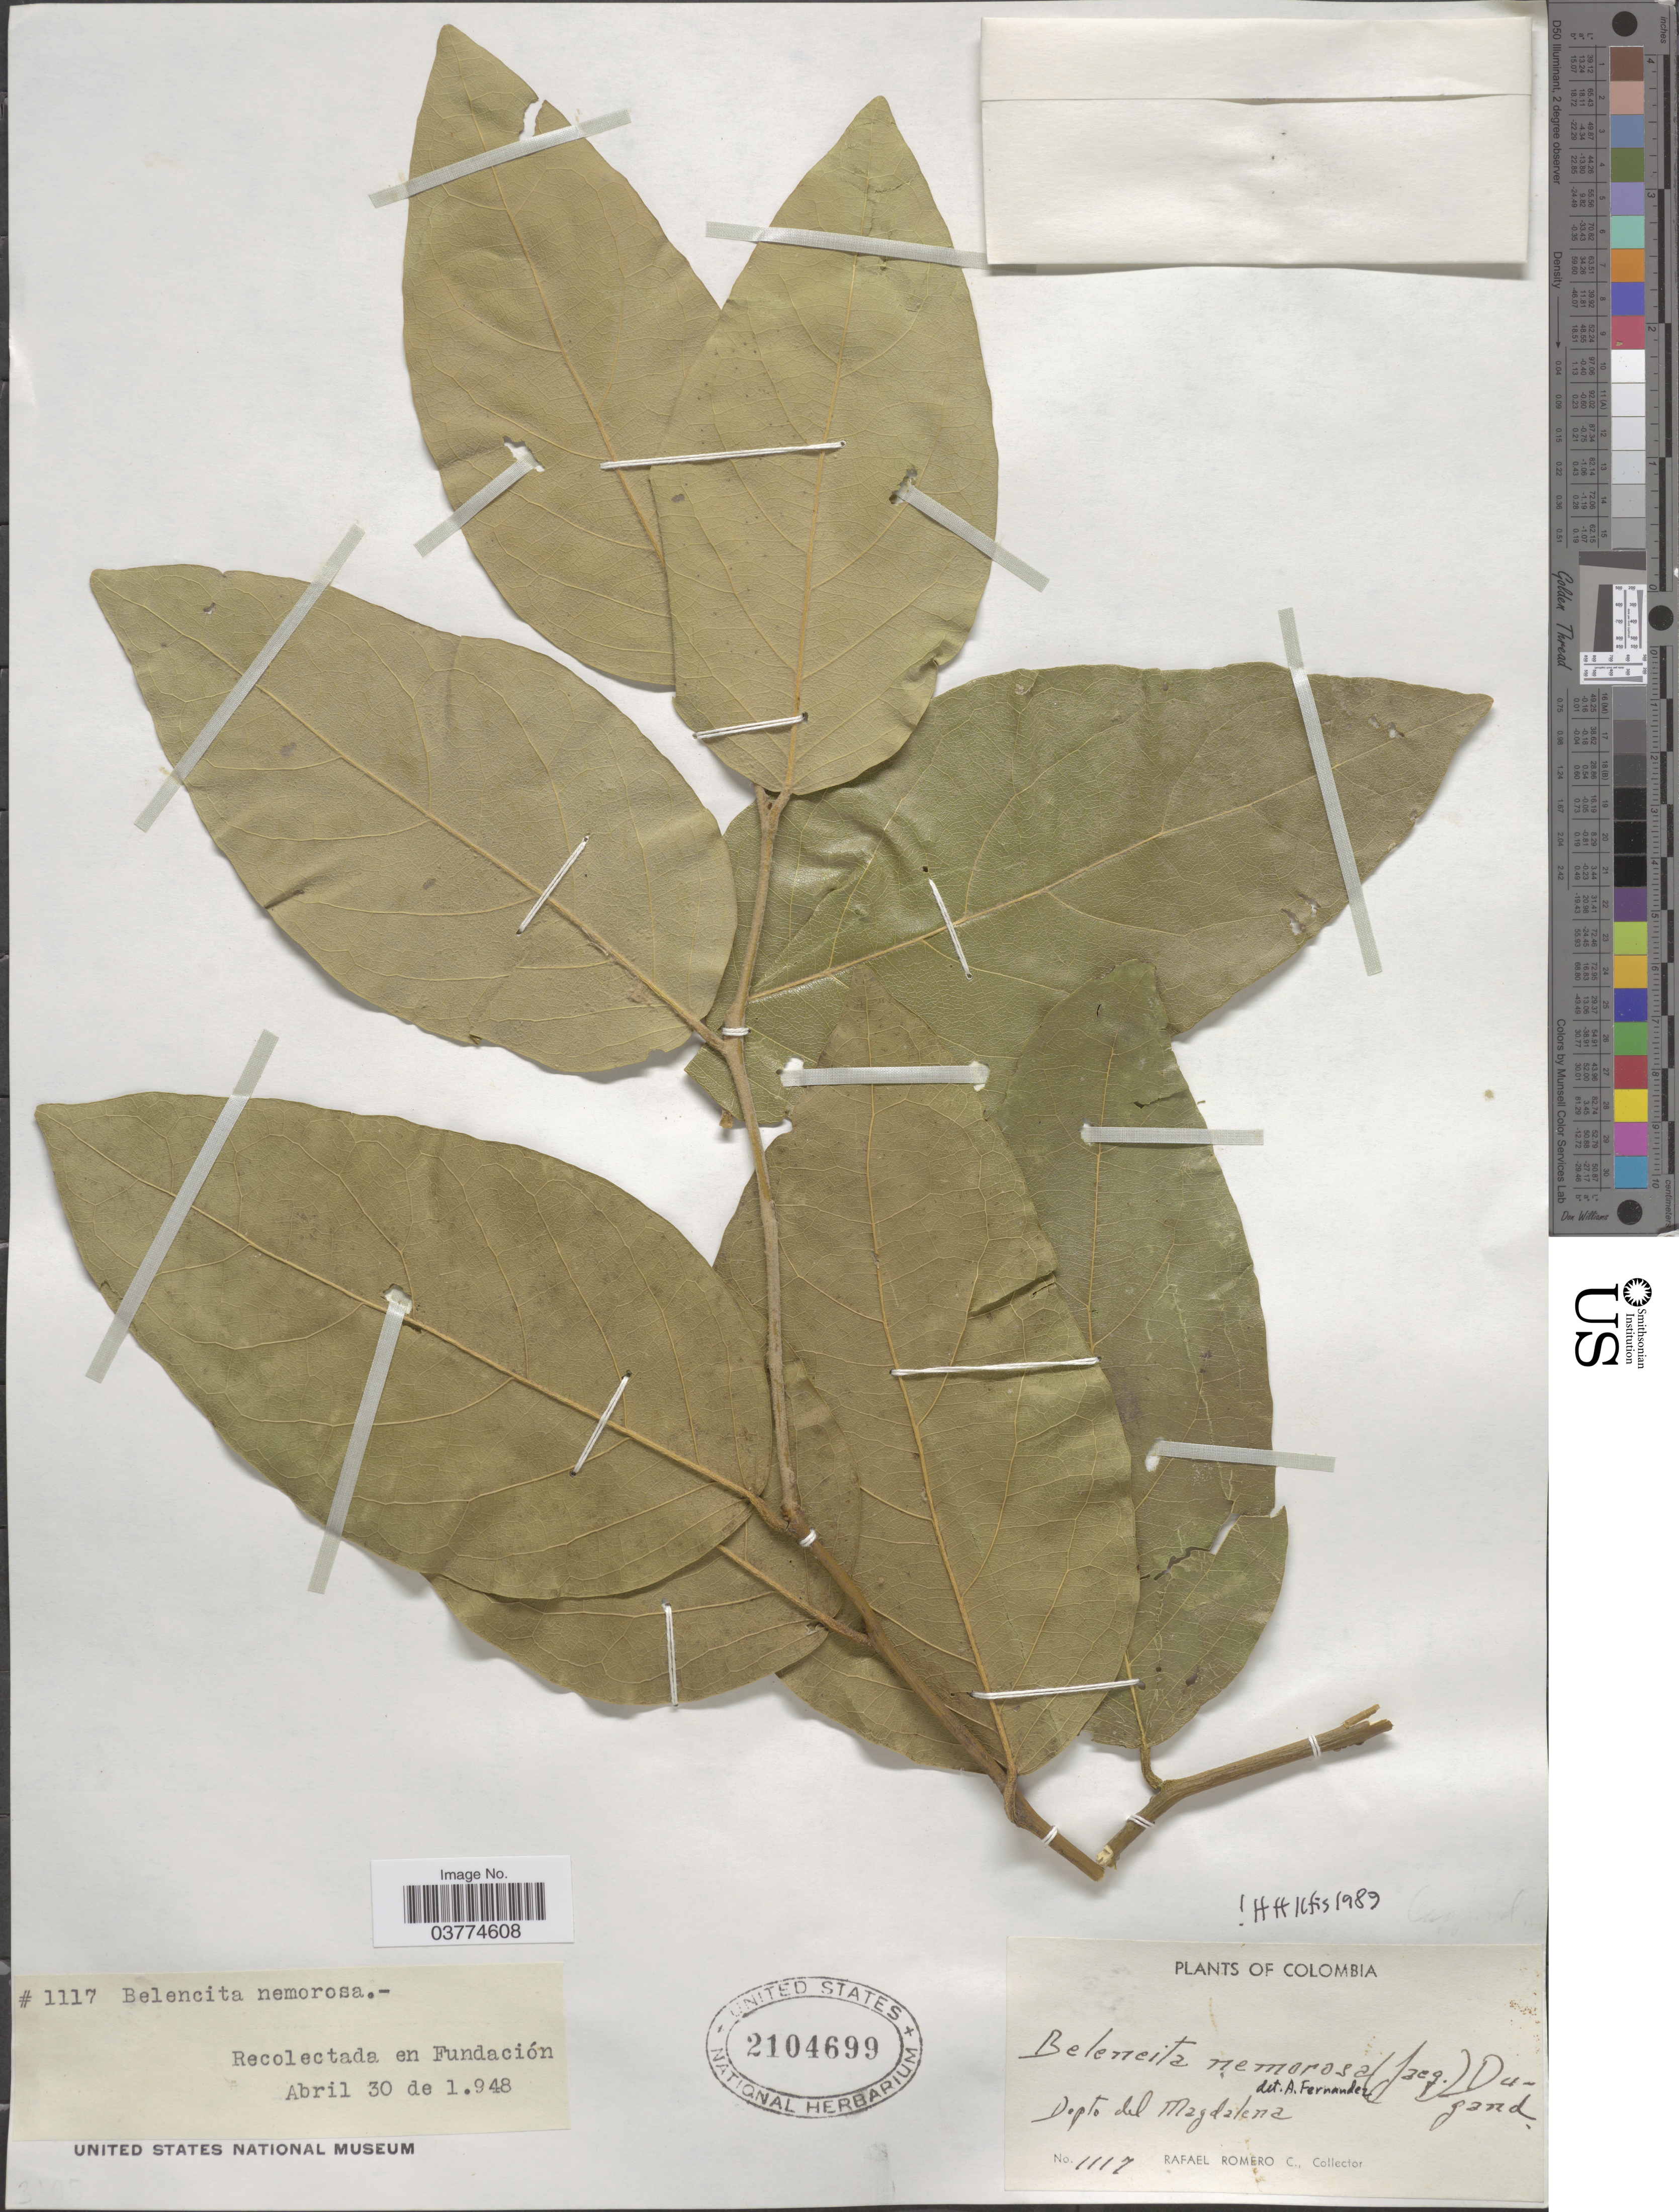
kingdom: Plantae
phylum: Tracheophyta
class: Magnoliopsida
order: Brassicales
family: Capparaceae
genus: Belencita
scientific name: Belencita nemorosa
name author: (Jacq.) Dugand G.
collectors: R. Romero Castañeda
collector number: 1117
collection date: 1948-04-30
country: Colombia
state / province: Magdalena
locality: Recolectada en Fundación. Depto del Magdalena.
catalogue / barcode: US 2104699